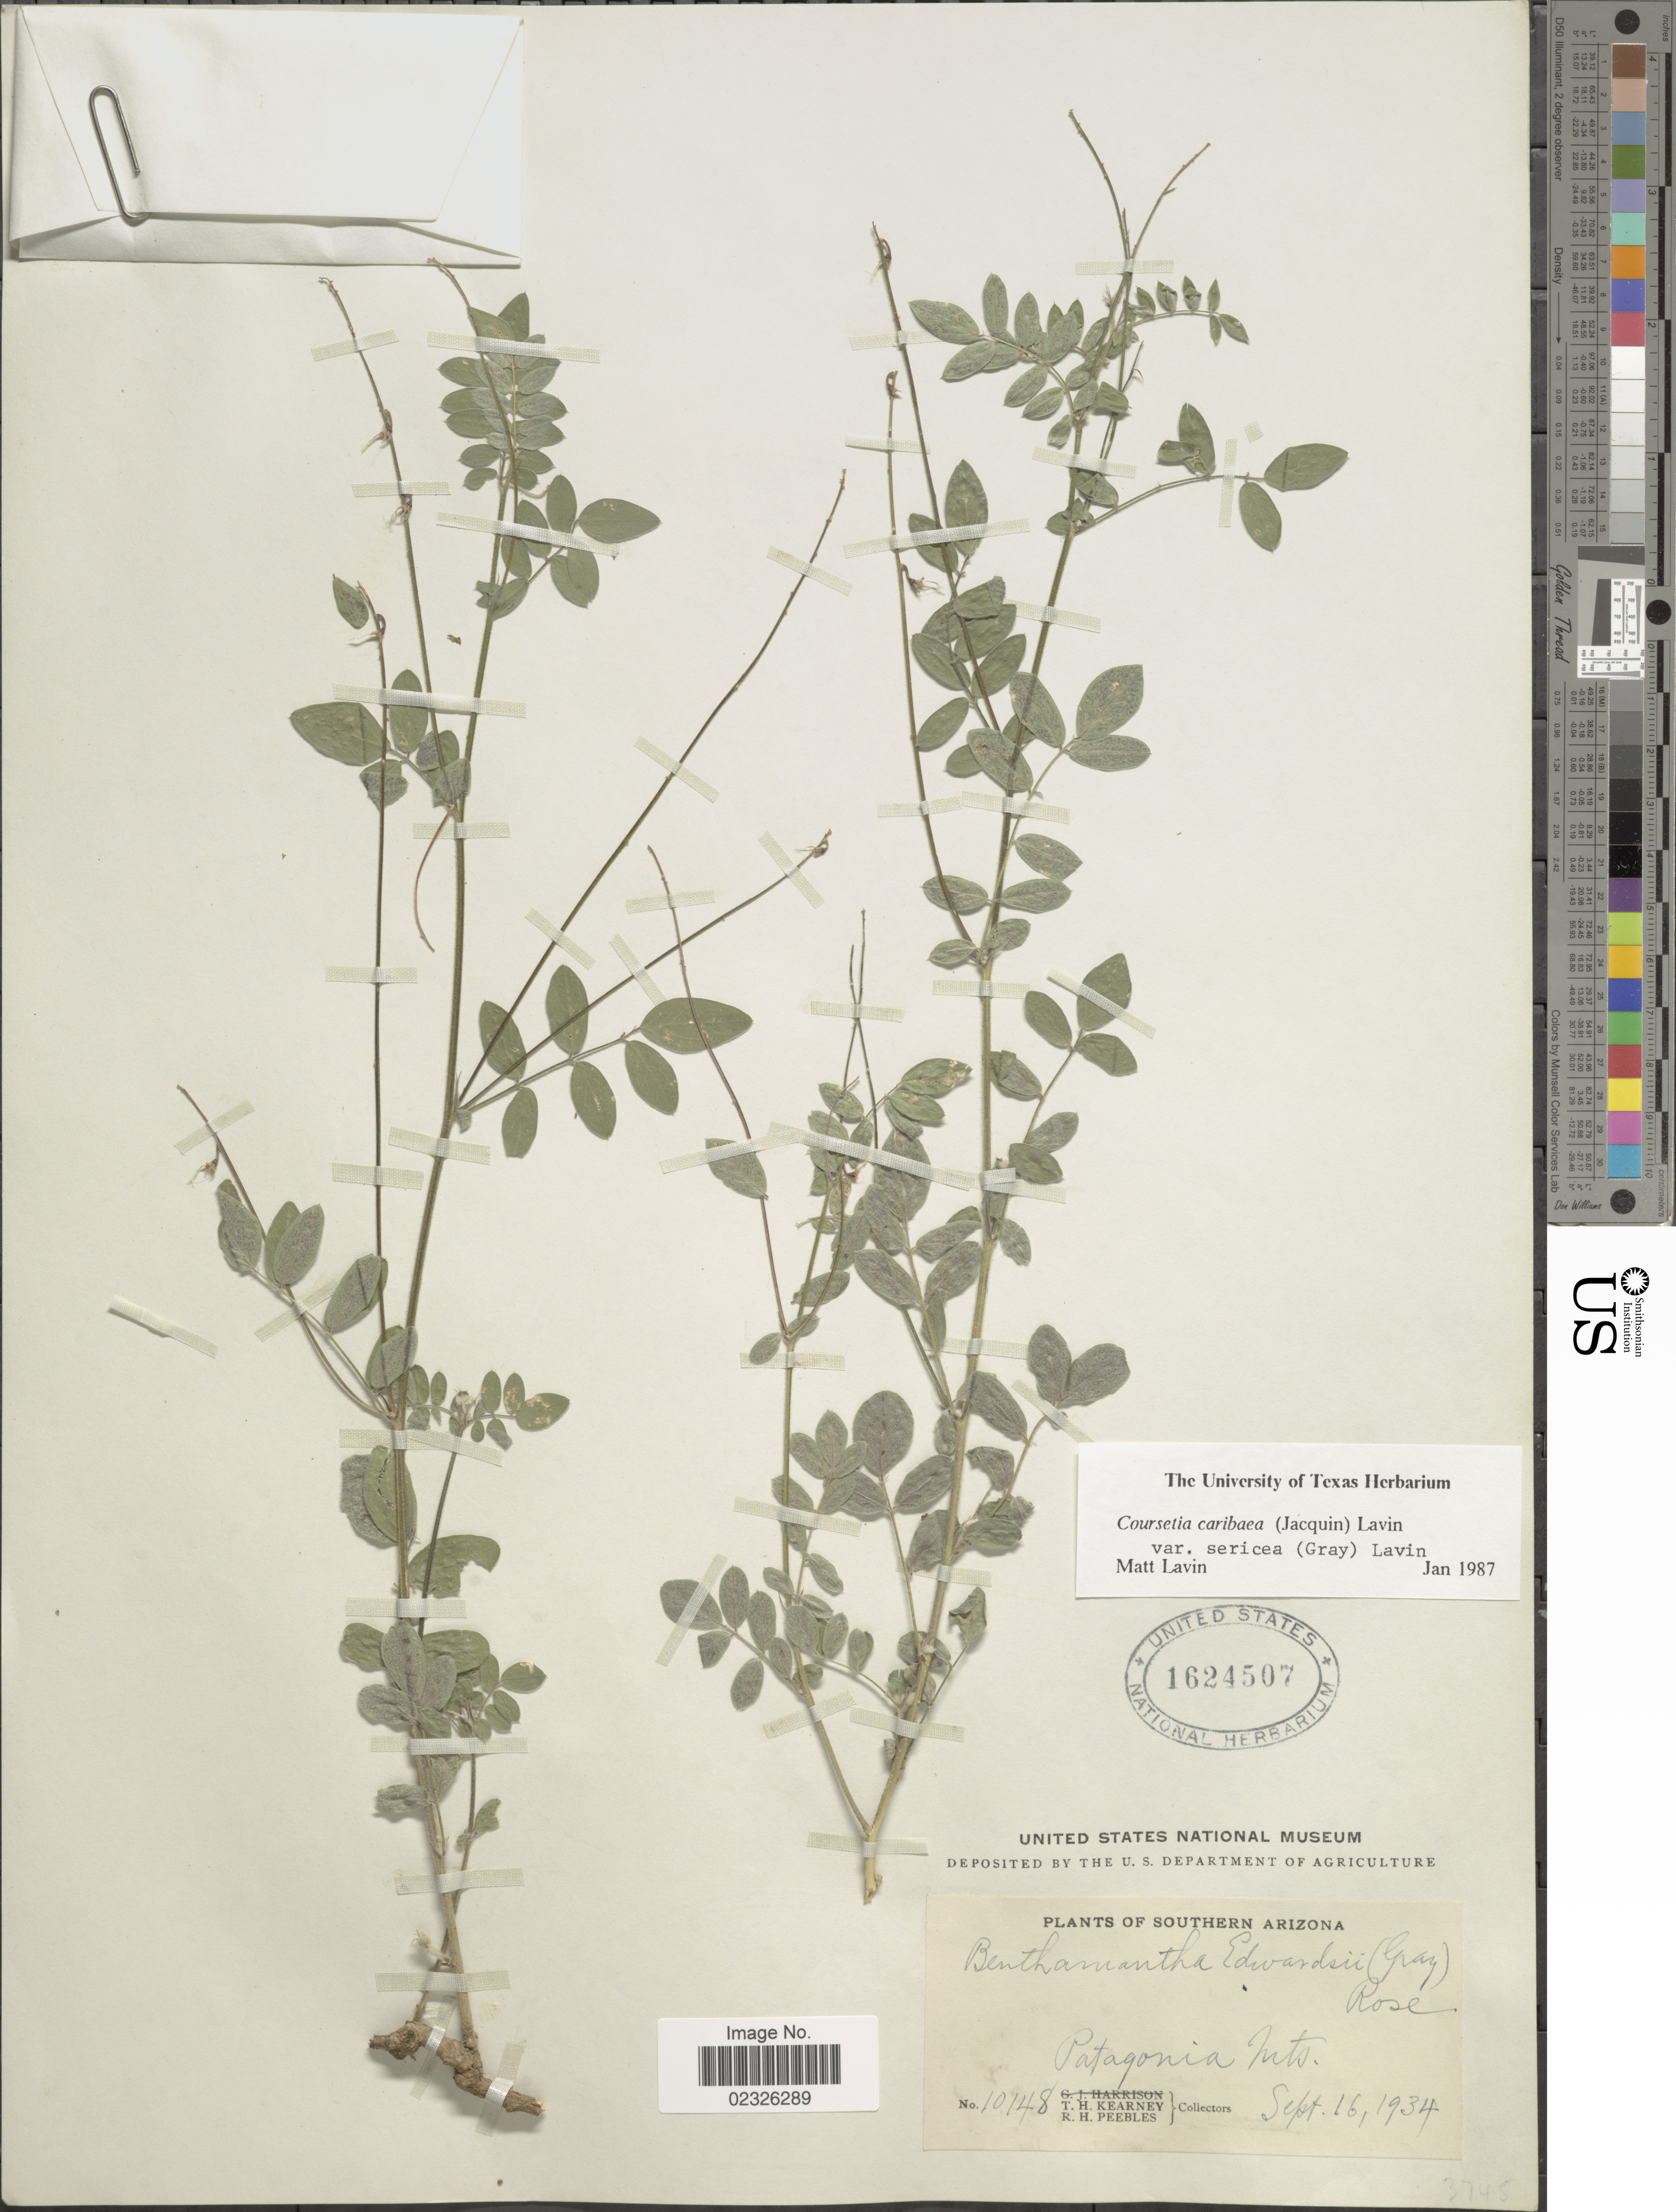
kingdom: Plantae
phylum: Tracheophyta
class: Magnoliopsida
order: Fabales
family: Fabaceae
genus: Coursetia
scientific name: Coursetia caribaea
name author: (Jacq.) Lavin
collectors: T. H. Kearney & R. H. Peebles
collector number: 10148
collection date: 1934-09-16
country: United States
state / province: Arizona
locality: Southern Arizona. Patagonia Mts.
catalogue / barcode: US 1624507